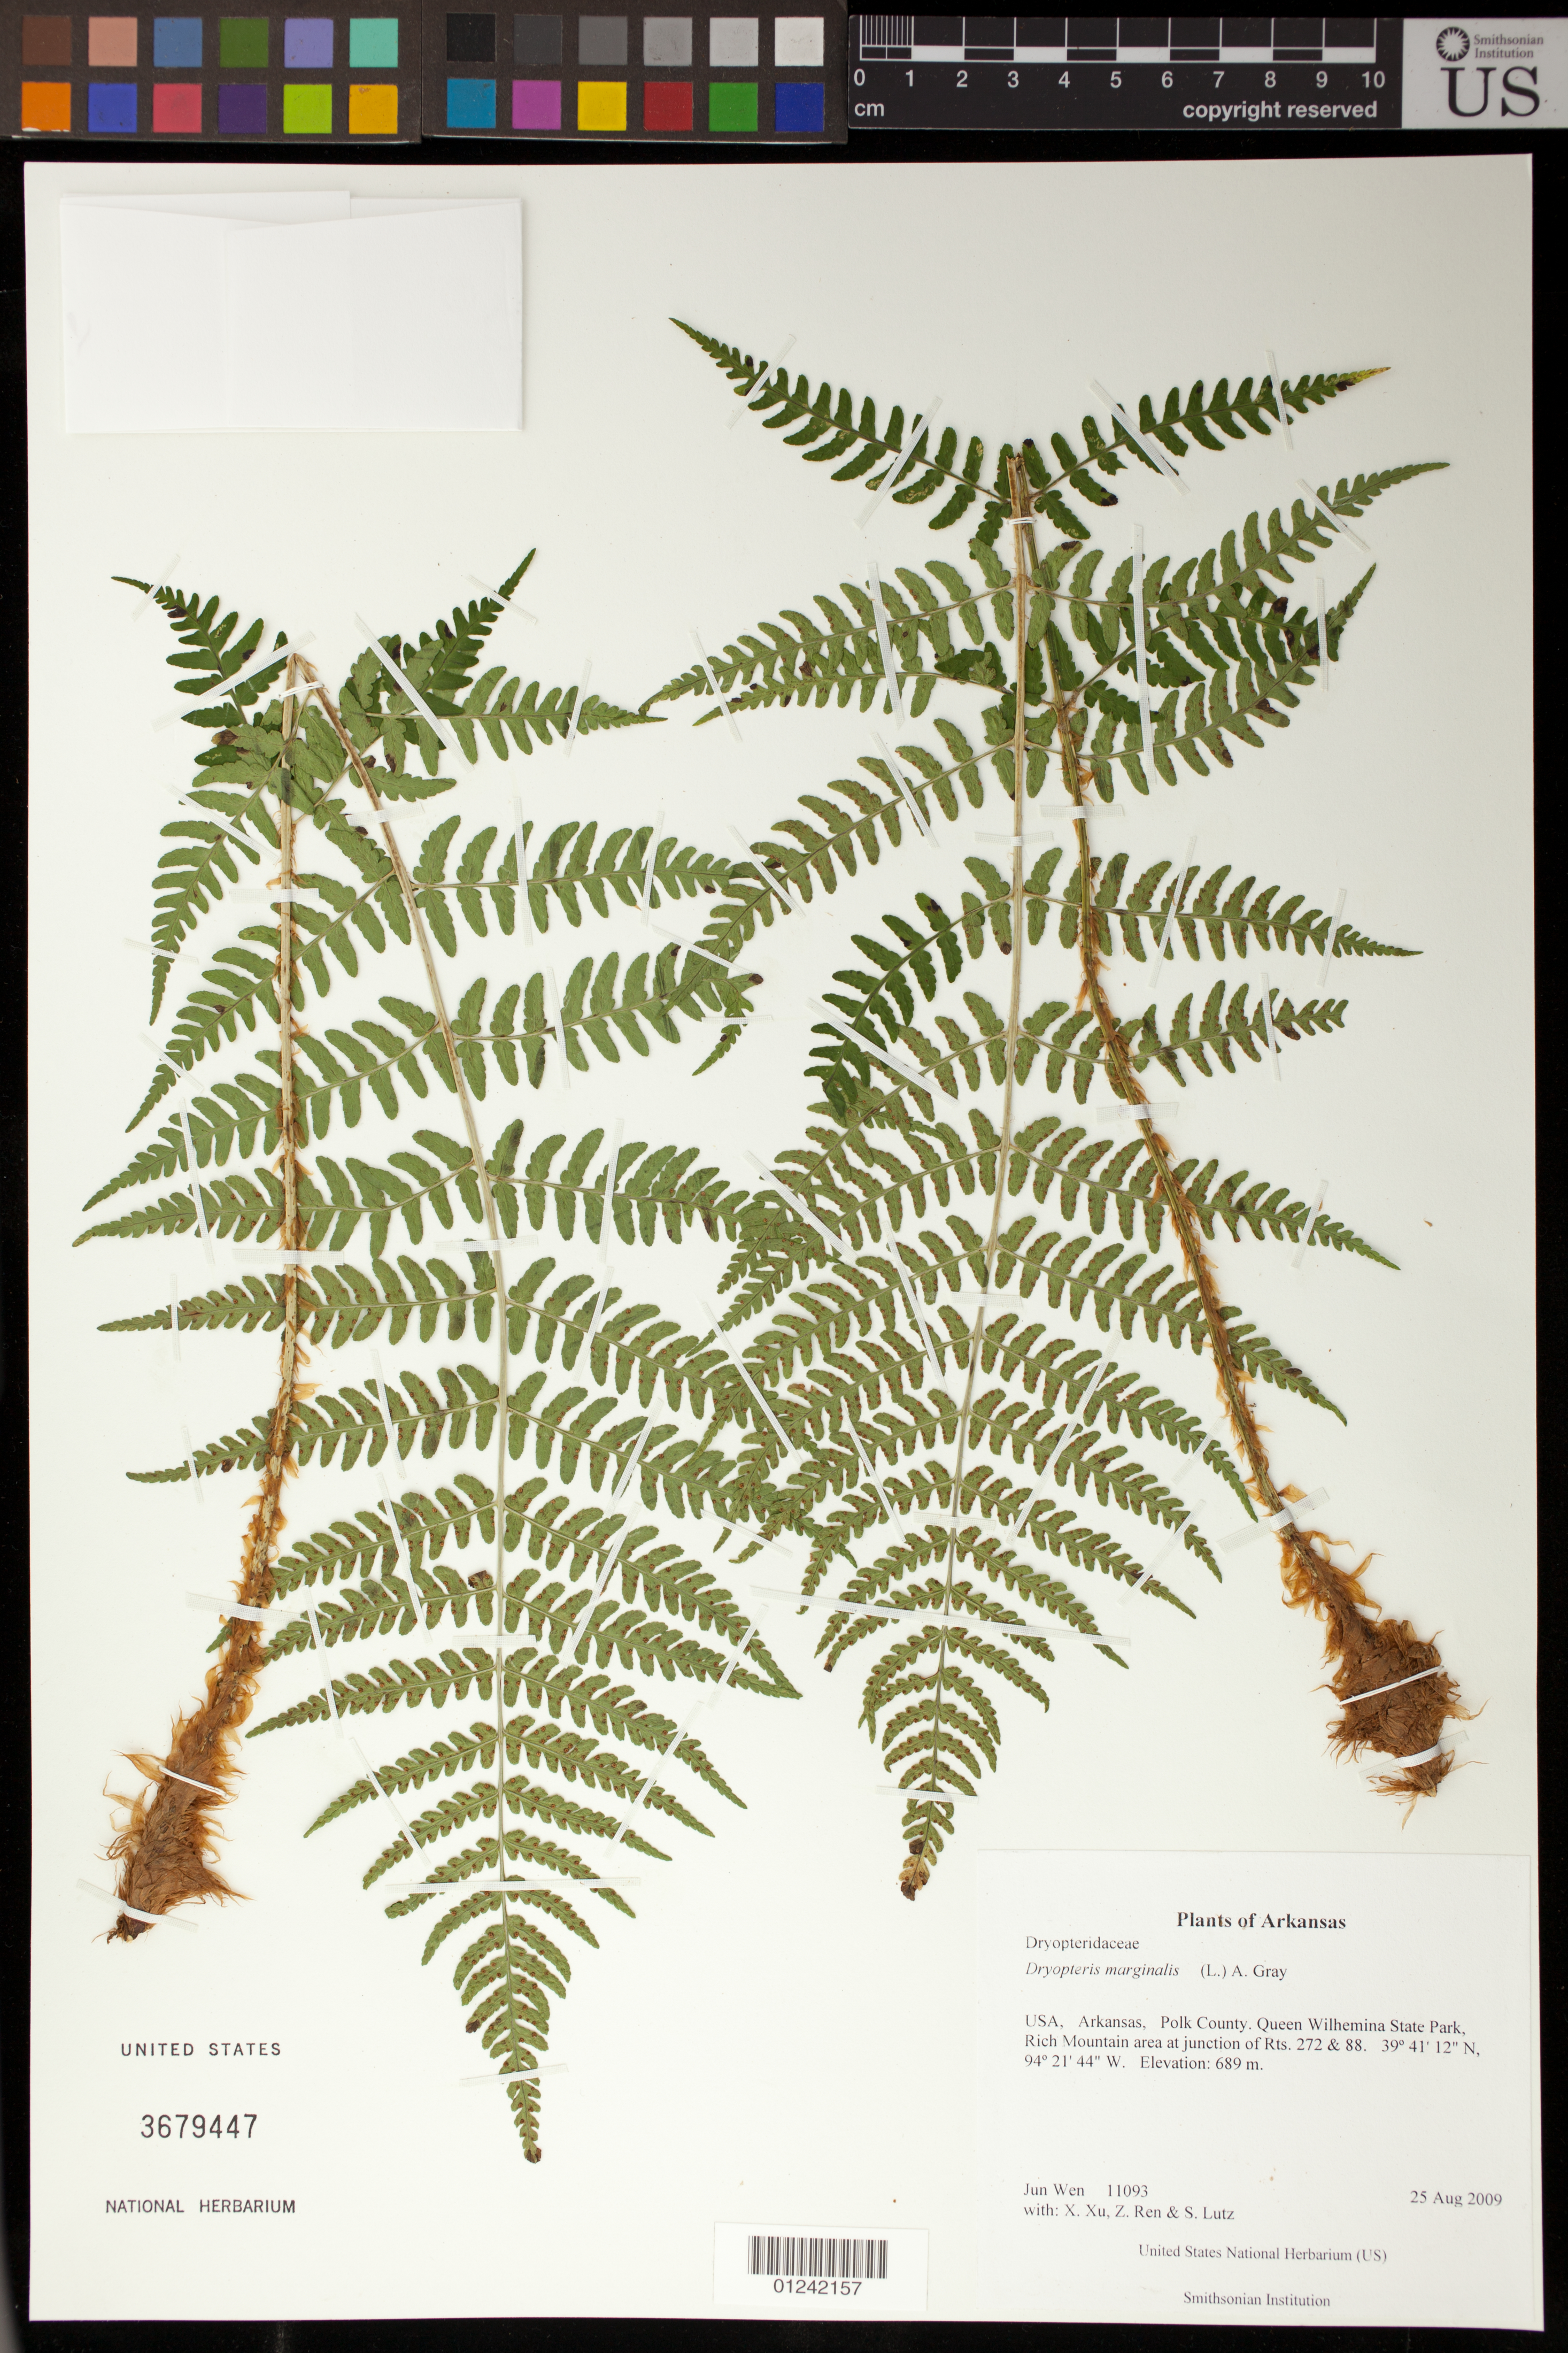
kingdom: Plantae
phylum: Tracheophyta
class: Polypodiopsida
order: Polypodiales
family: Dryopteridaceae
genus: Dryopteris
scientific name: Dryopteris marginalis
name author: (L.) A. Gray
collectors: J. Wen, X. Xu, Z. Ren & S. Lutz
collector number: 11093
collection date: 2009-08-25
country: United States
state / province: Arkansas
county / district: Polk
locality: Queen Wilhemina State Park, Rich Mountain area at junction of Rts. 272 & 88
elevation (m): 689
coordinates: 39 41 12.0 N, 94 21 43.8 W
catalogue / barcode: US 3679447